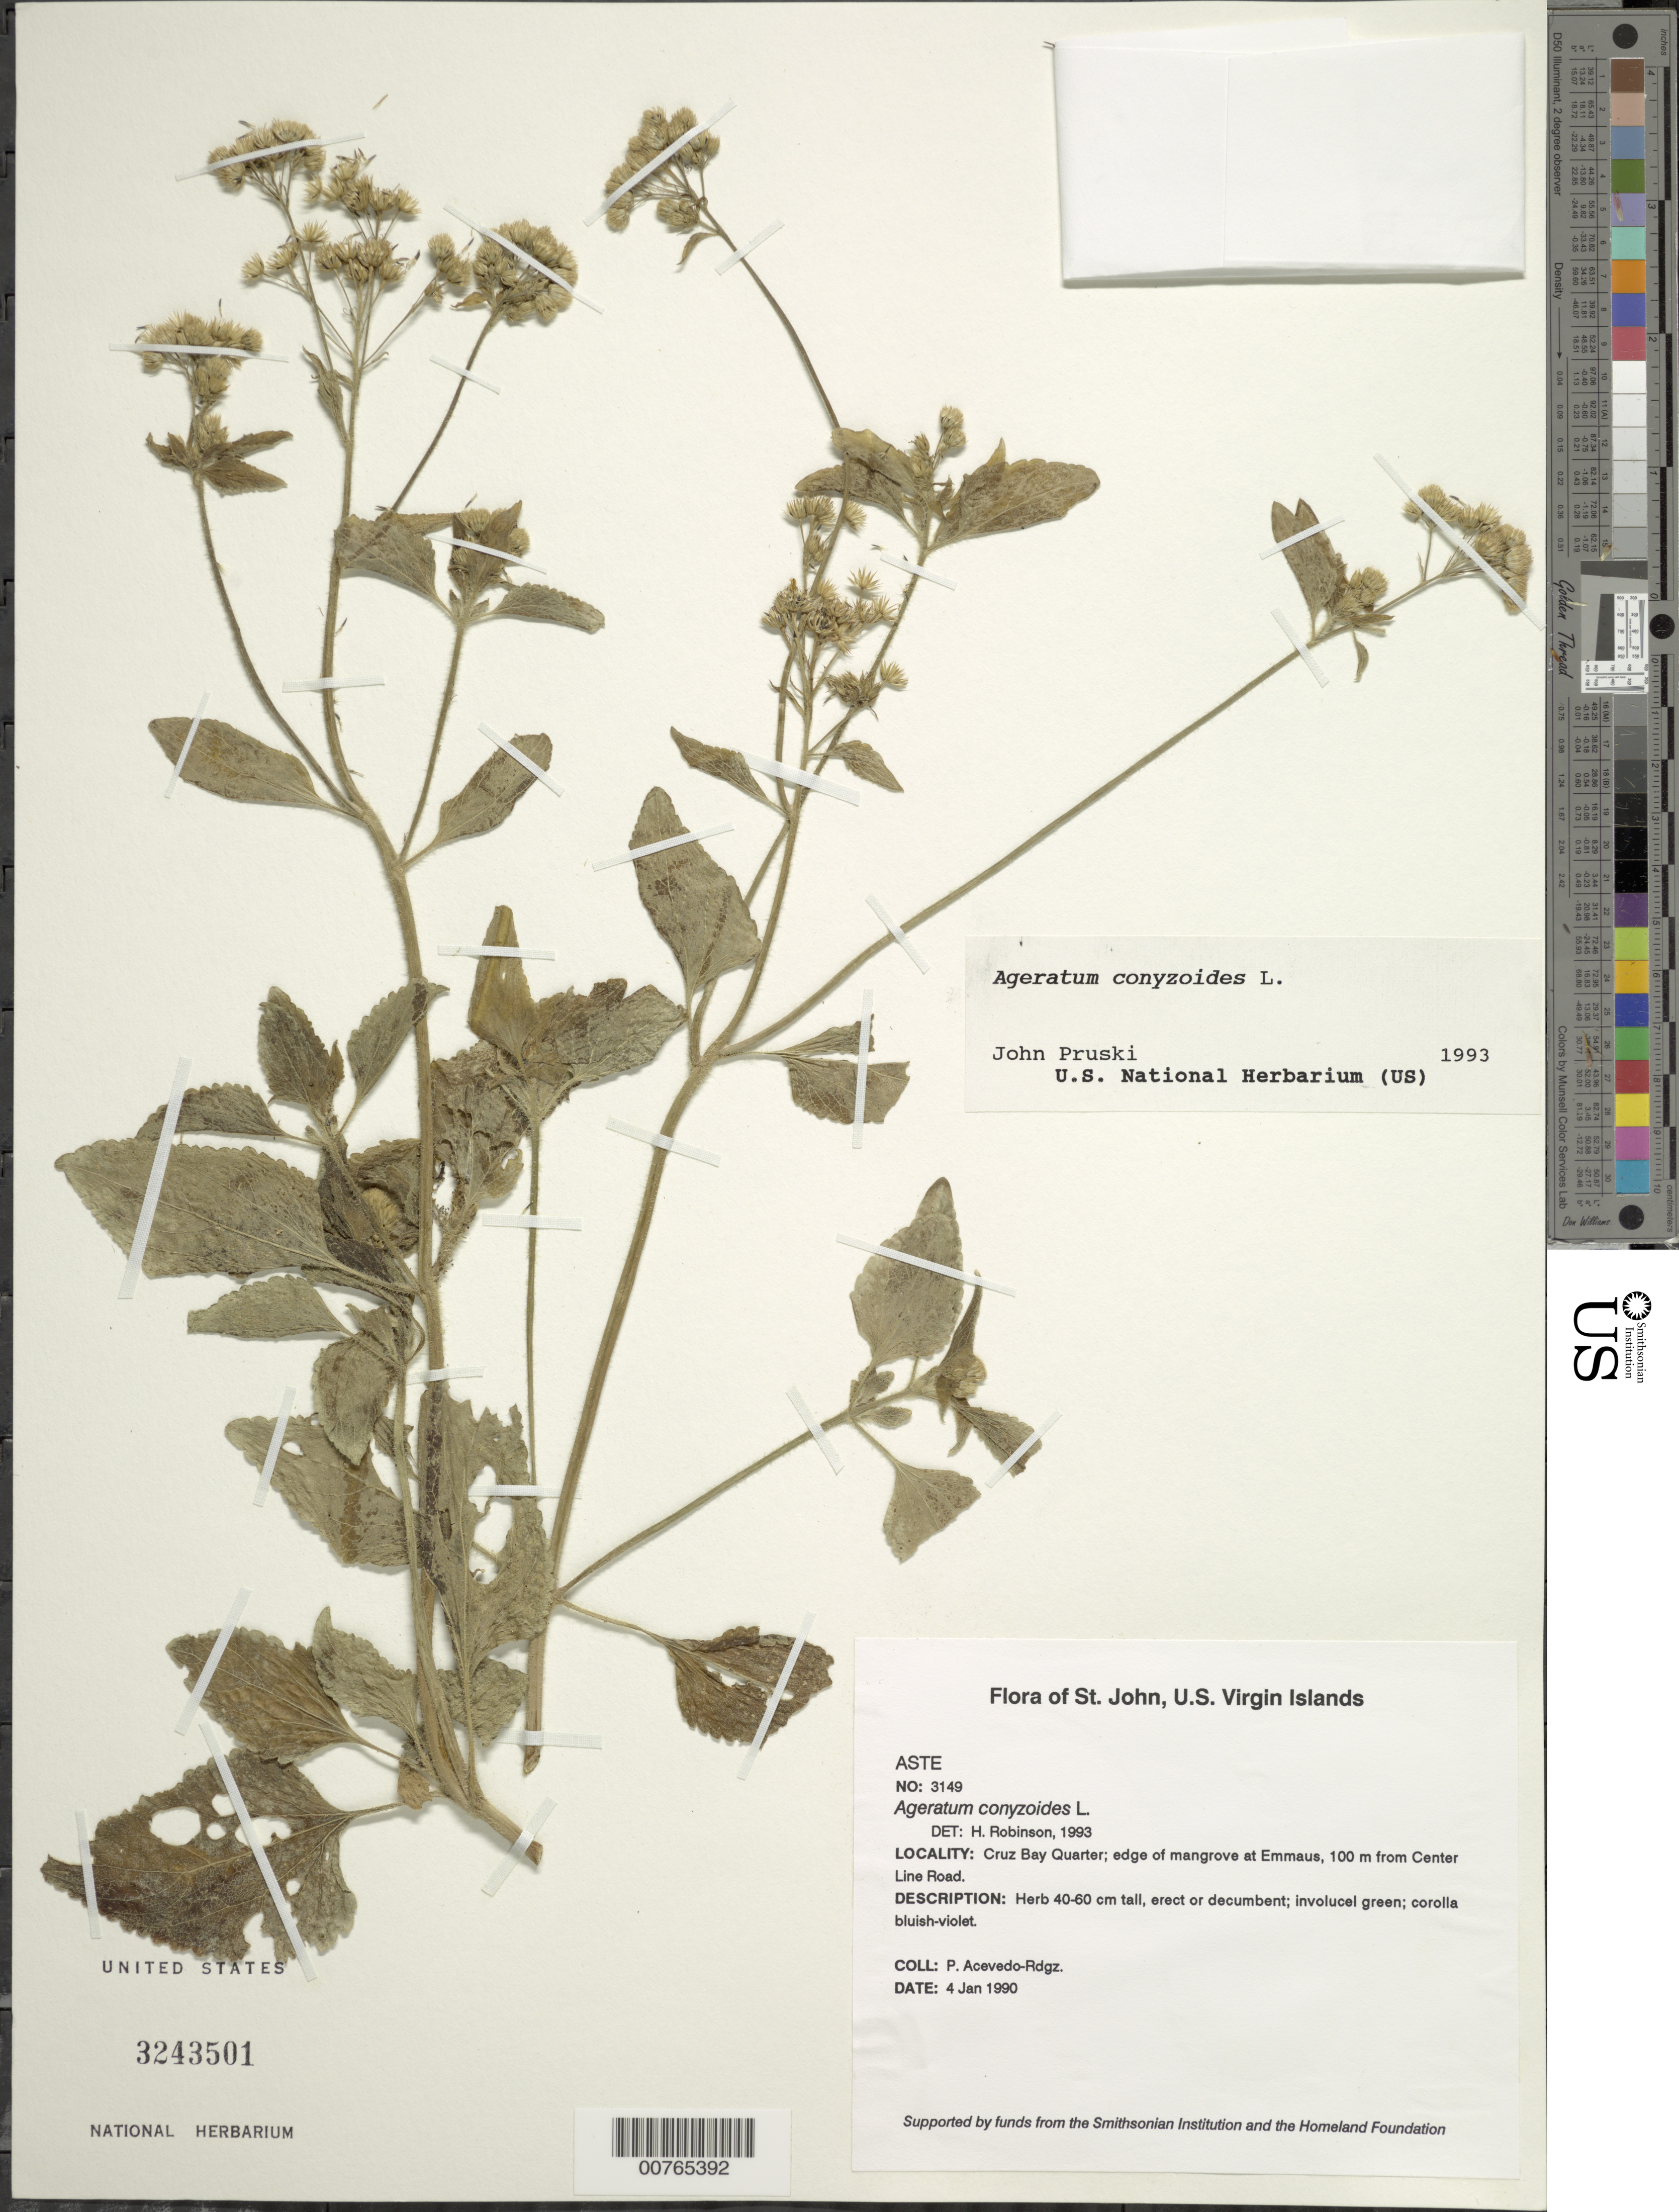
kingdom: Plantae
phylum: Tracheophyta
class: Magnoliopsida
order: Asterales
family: Asteraceae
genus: Ageratum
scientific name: Ageratum conyzoides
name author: L.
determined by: Robinson, Harold E., (US)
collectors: P. Acevedo-Rodr.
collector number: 3149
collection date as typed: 04 Jan 1990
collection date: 1990-01-04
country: U.S. Virgin Islands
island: St. John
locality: Cruz Bay Quarter; edge of mangrove at Emmaus, 100 m from Center Line Road.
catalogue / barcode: US 3243501